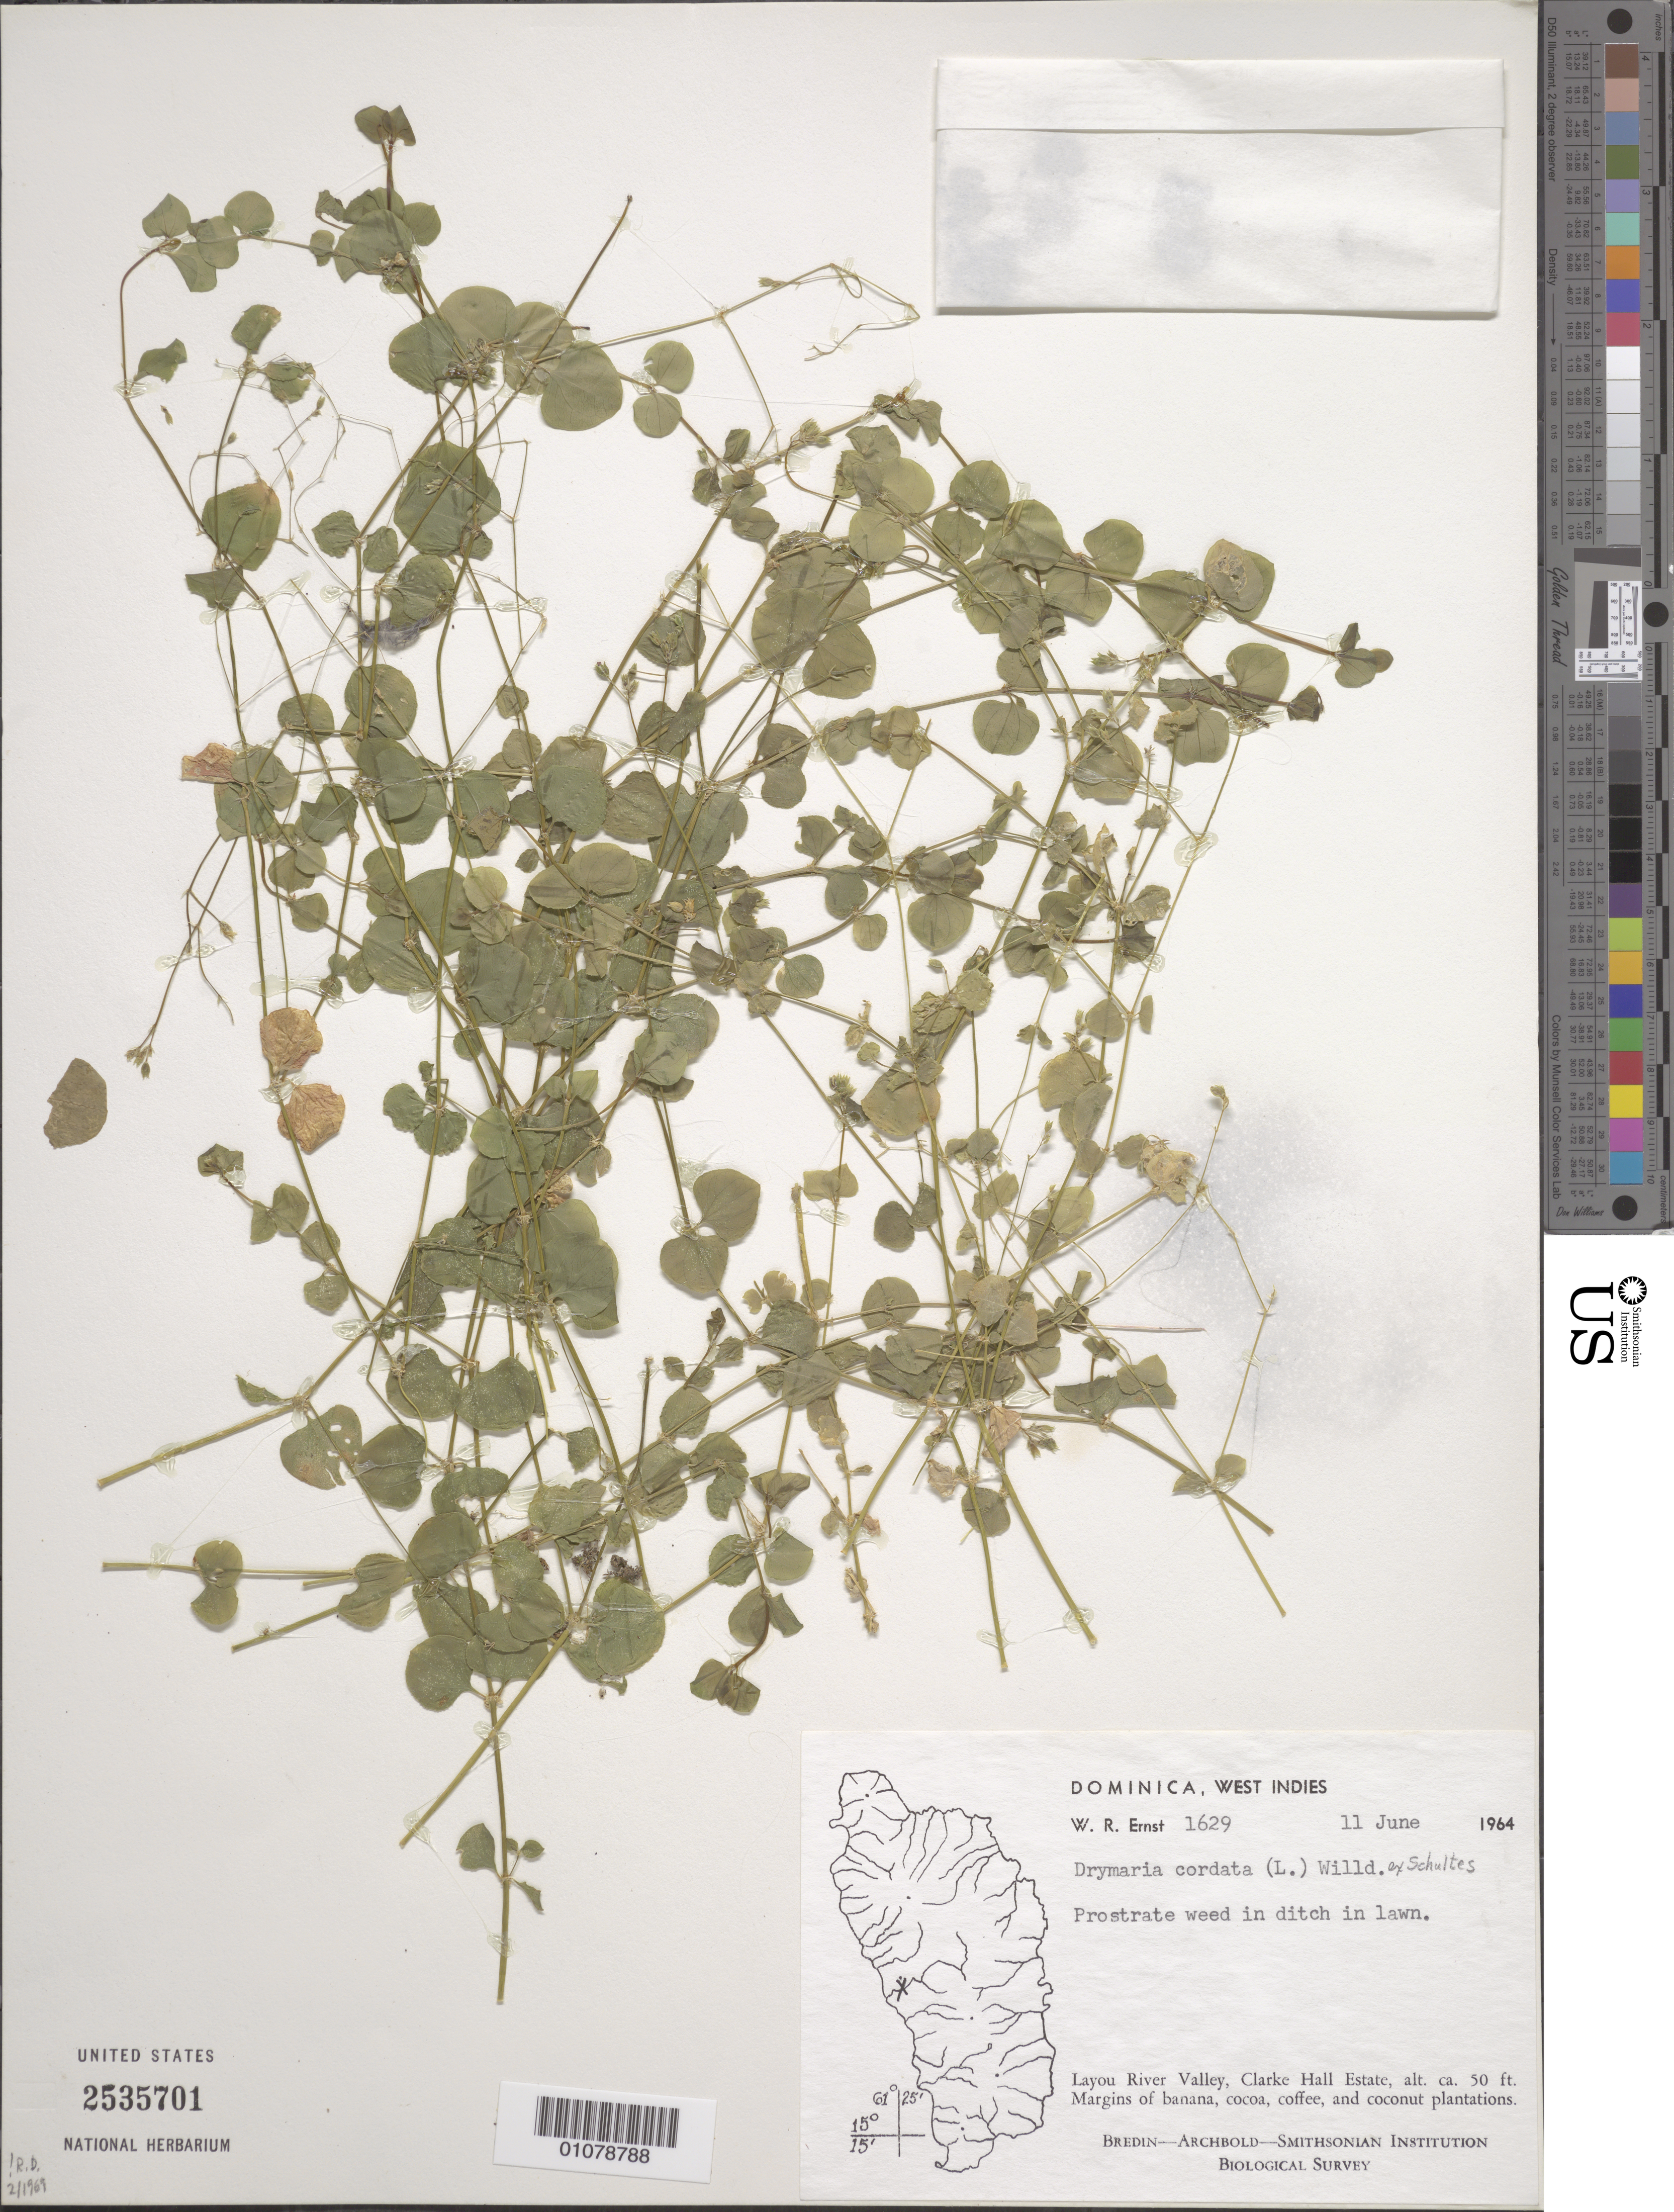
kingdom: Plantae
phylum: Tracheophyta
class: Magnoliopsida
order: Caryophyllales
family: Caryophyllaceae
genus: Drymaria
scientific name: Drymaria cordata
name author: (L.) Willd. ex Schult.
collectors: W. R. Ernst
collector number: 1629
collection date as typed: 11 Jun 1964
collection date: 1964-06-11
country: Dominica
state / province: St. Joseph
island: Dominica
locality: Layou River Valley, Clarke Hall Estate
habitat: Margins of banana, cocoa, coffee, and coconut plantations. Prostrate weed in ditch in lawn.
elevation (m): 15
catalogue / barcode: US 2535701